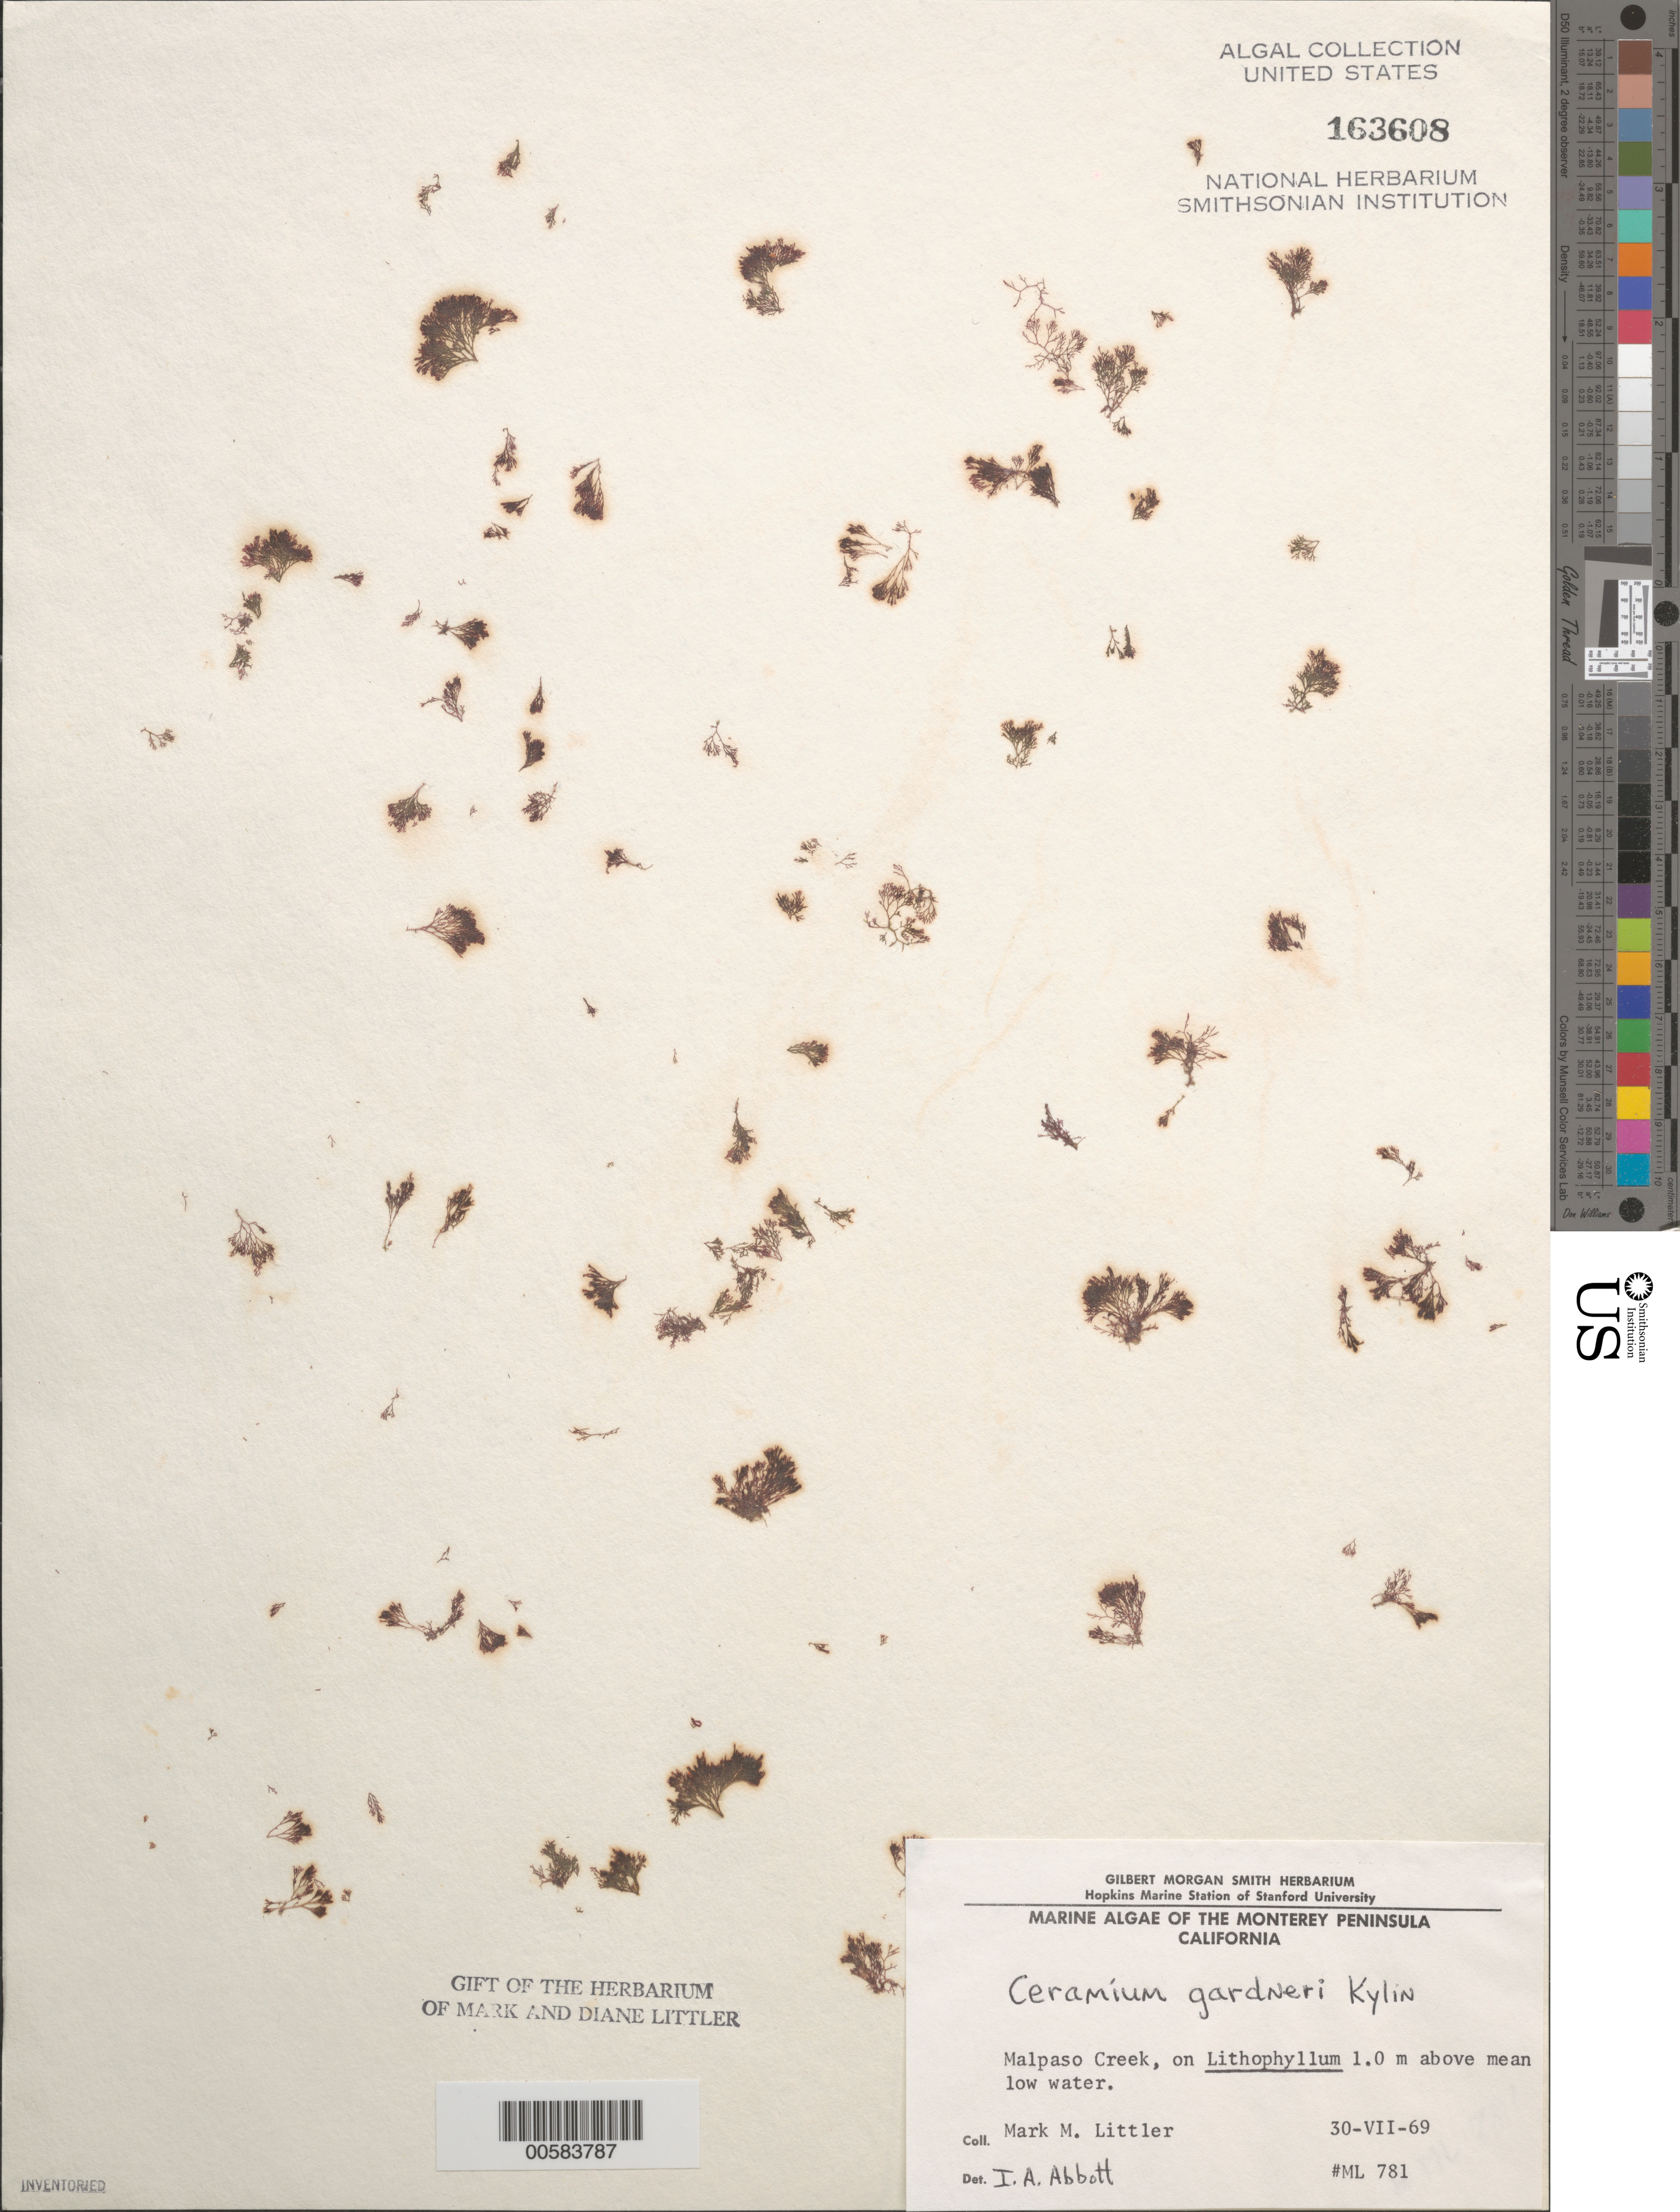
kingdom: Plantae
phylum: Rhodophyta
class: Florideophyceae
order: Ceramiales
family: Ceramiaceae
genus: Ceramium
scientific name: Ceramium gardneri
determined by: Abbott, Isabella A.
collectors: M. M. Littler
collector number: ML 781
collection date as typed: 30 Jul 1969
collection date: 1969-07-30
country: United States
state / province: California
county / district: Monterey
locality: Malpaso Creek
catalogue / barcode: US 163608